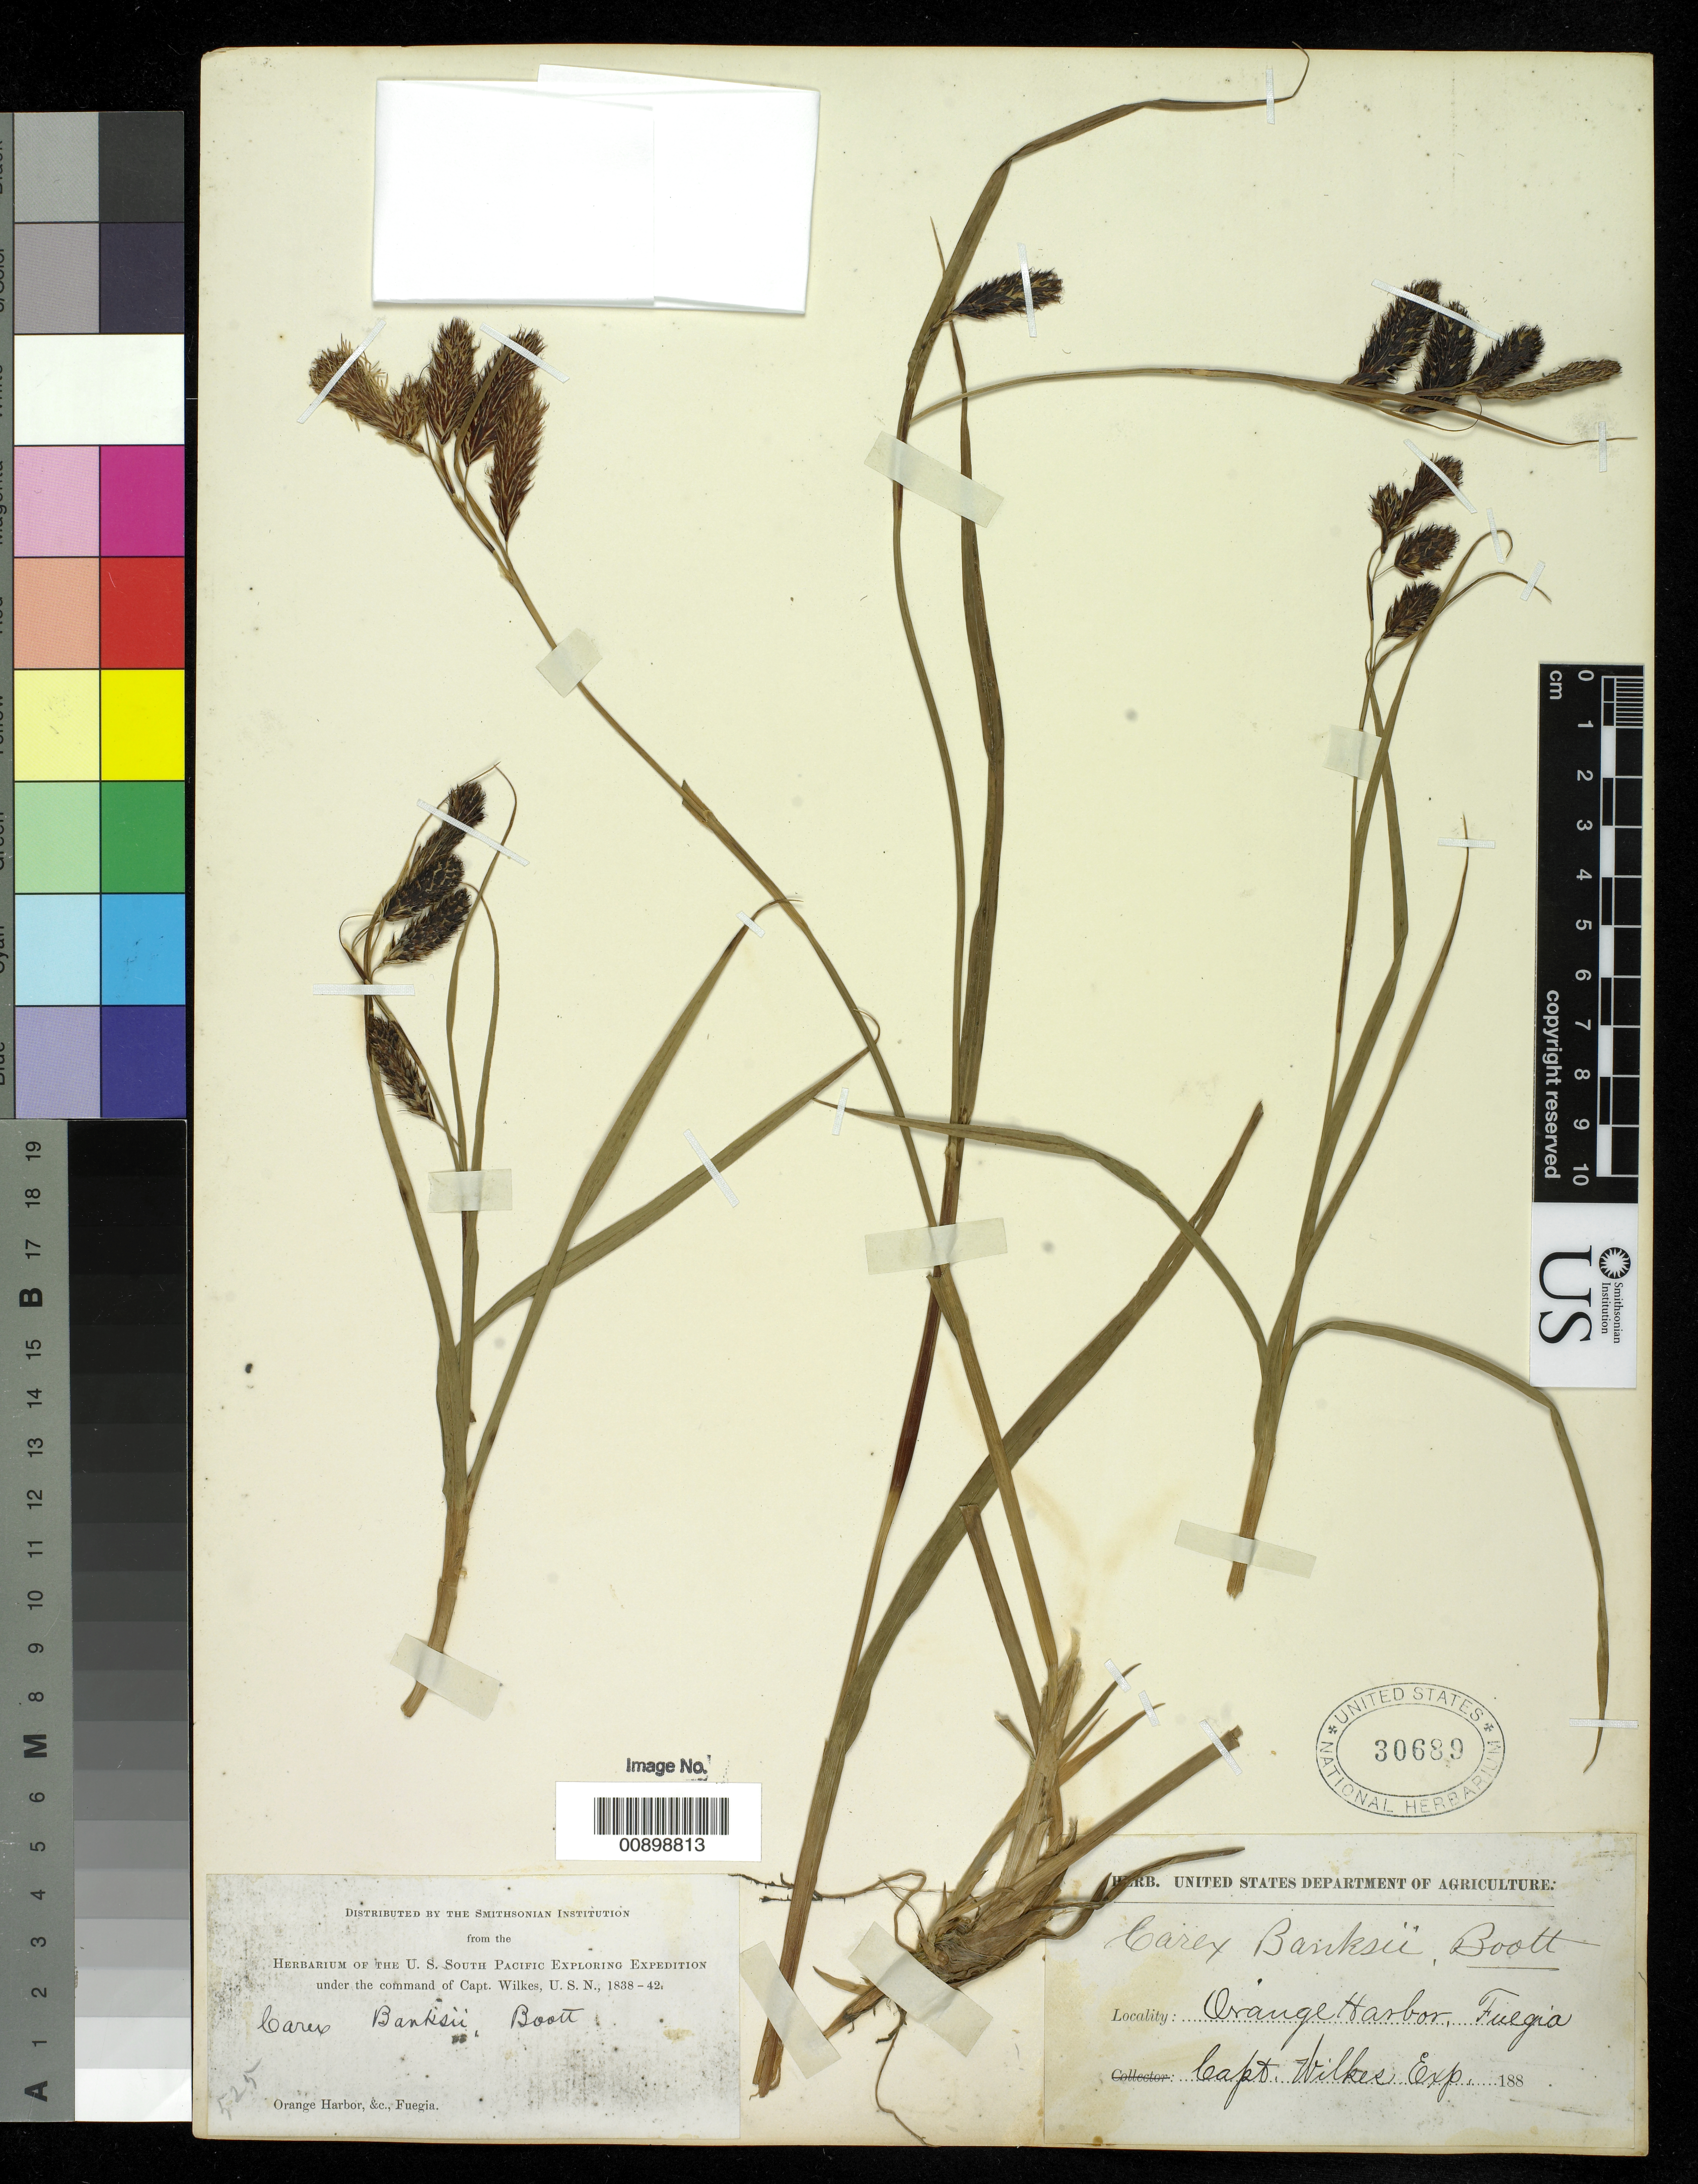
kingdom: Plantae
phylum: Tracheophyta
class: Liliopsida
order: Poales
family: Cyperaceae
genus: Carex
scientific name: Carex banksii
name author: Boott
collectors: Wilkes Explor. Exped.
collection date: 1838/1842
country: Argentina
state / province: Tierra del Fuego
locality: Orange Harbor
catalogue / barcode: US 30689